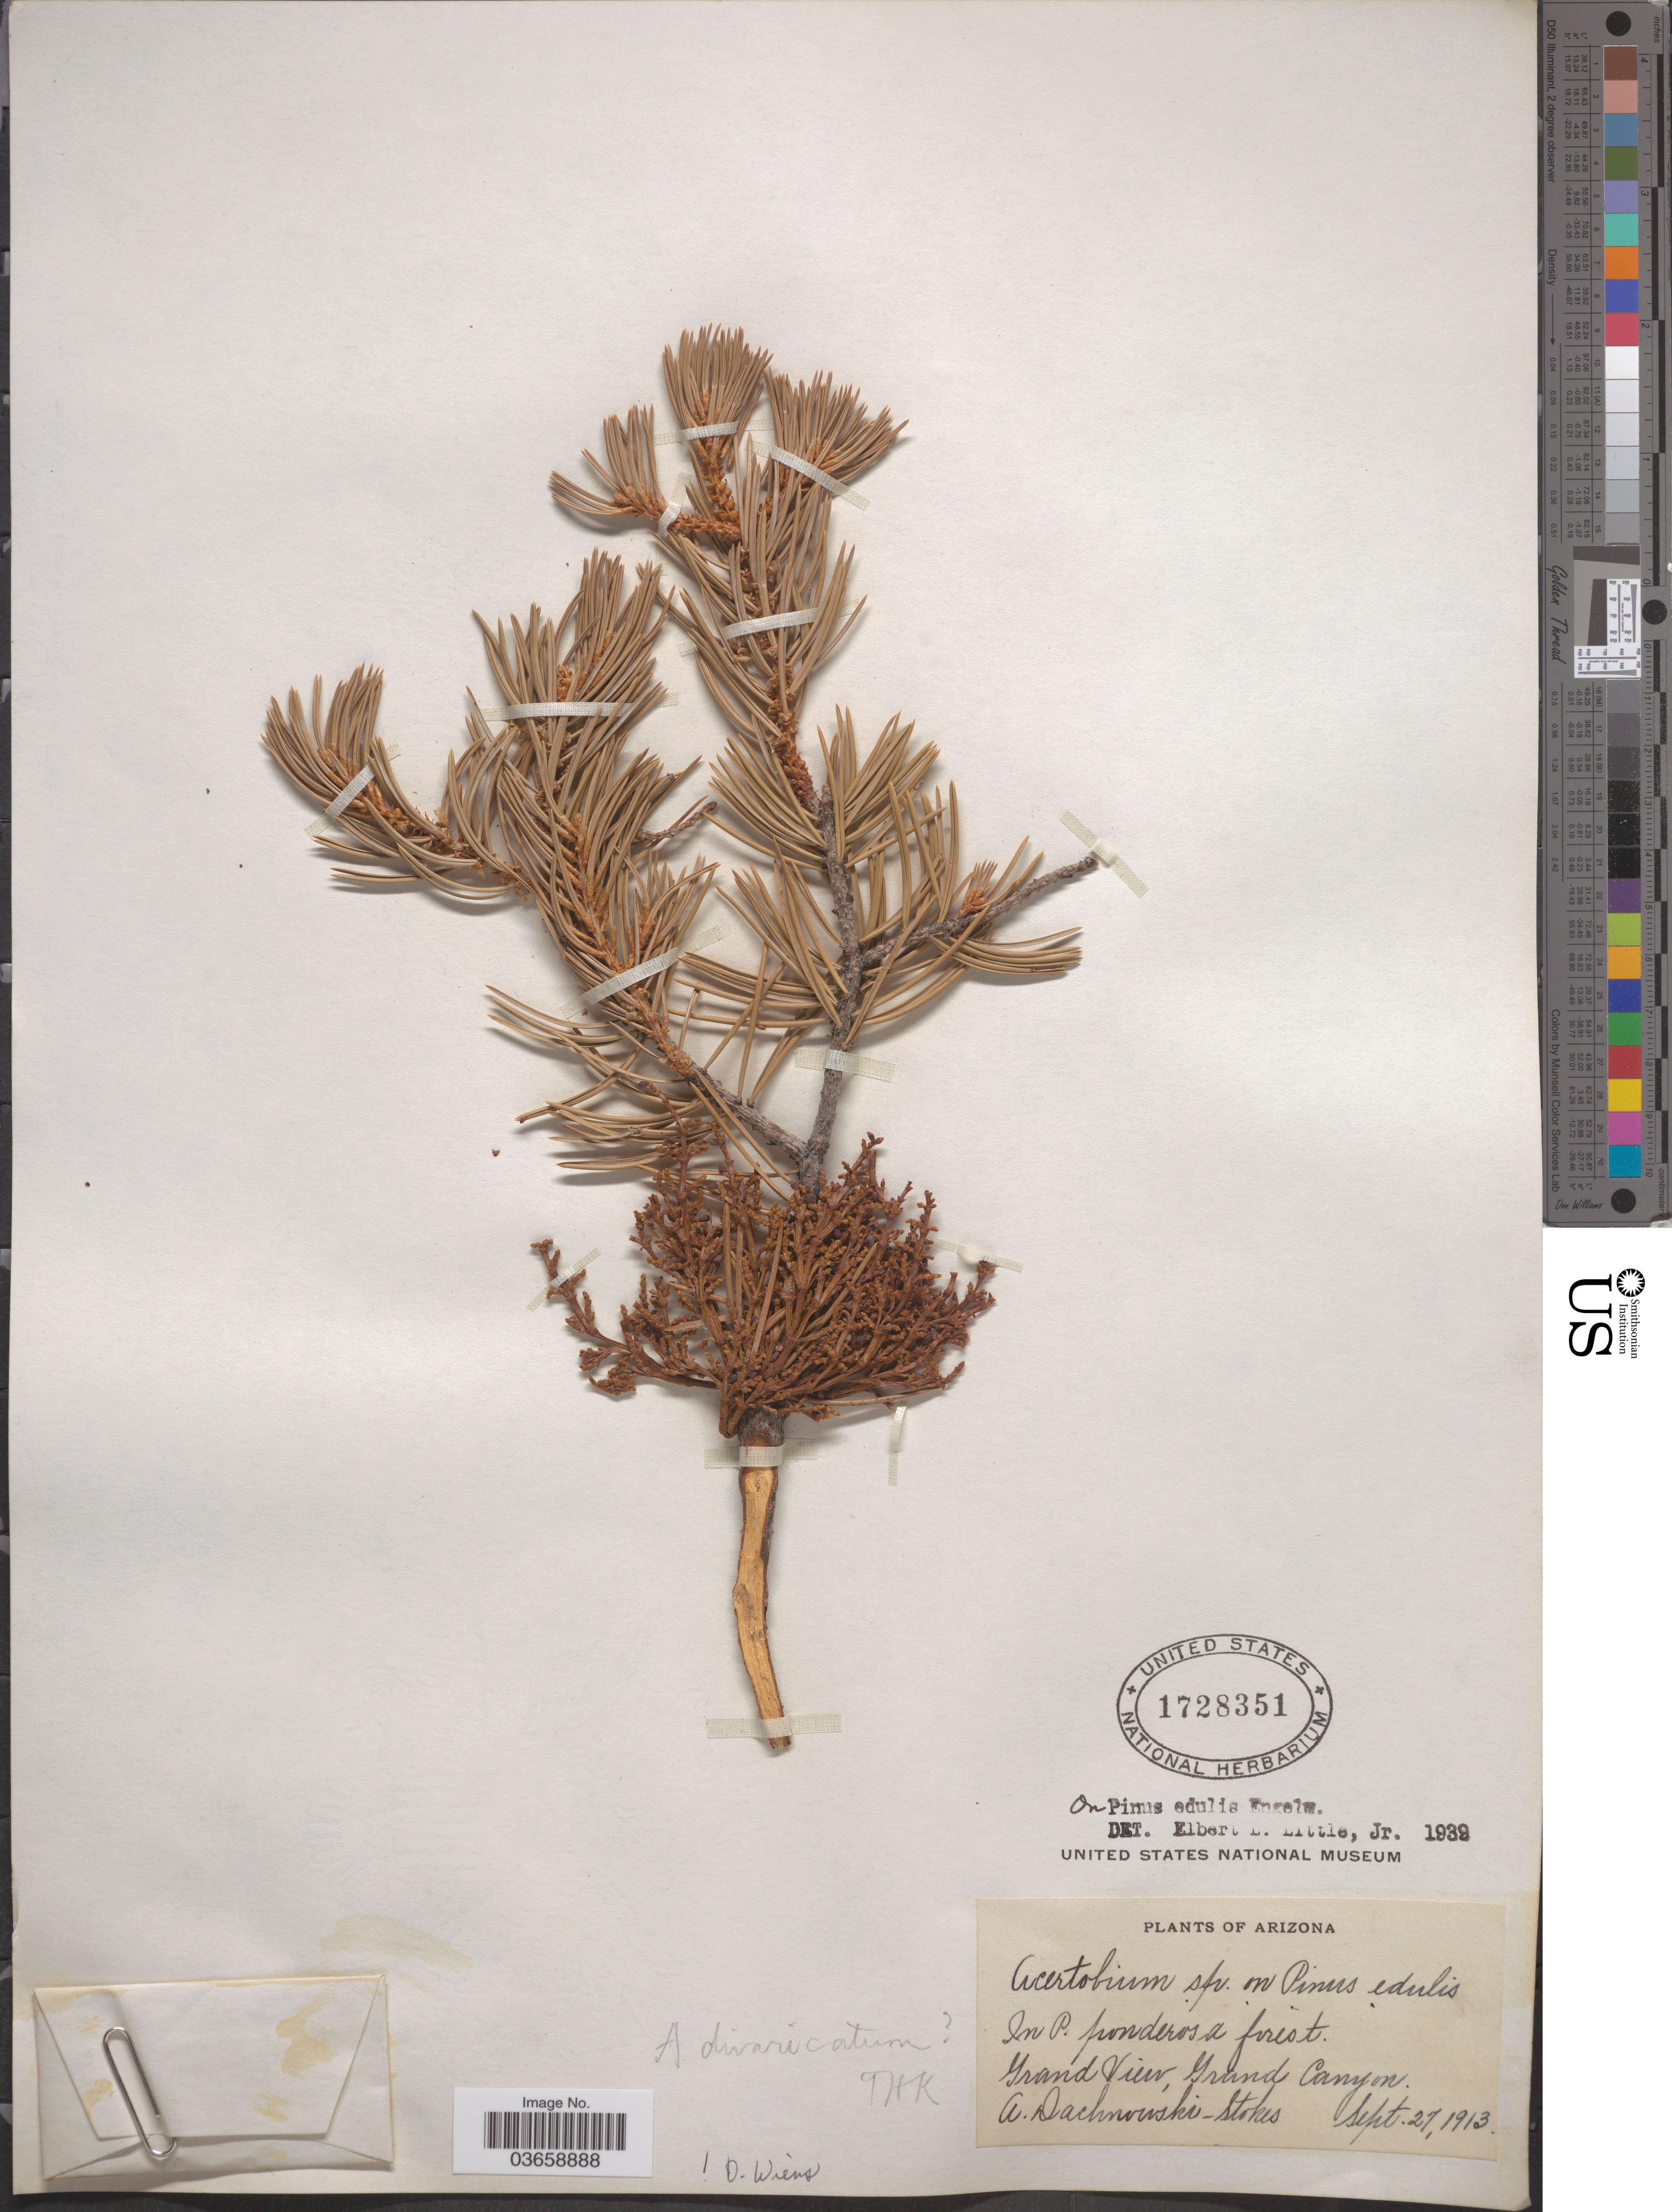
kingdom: Plantae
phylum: Tracheophyta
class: Magnoliopsida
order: Santalales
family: Viscaceae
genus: Arceuthobium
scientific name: Arceuthobium campylopodum f. divaricatum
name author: (Engelm.) L.S. Gill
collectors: A. P. Dachnowski-Stokes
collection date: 1913-09-27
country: United States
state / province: Arizona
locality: Grand View, Grand Canyon.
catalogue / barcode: US 1728351